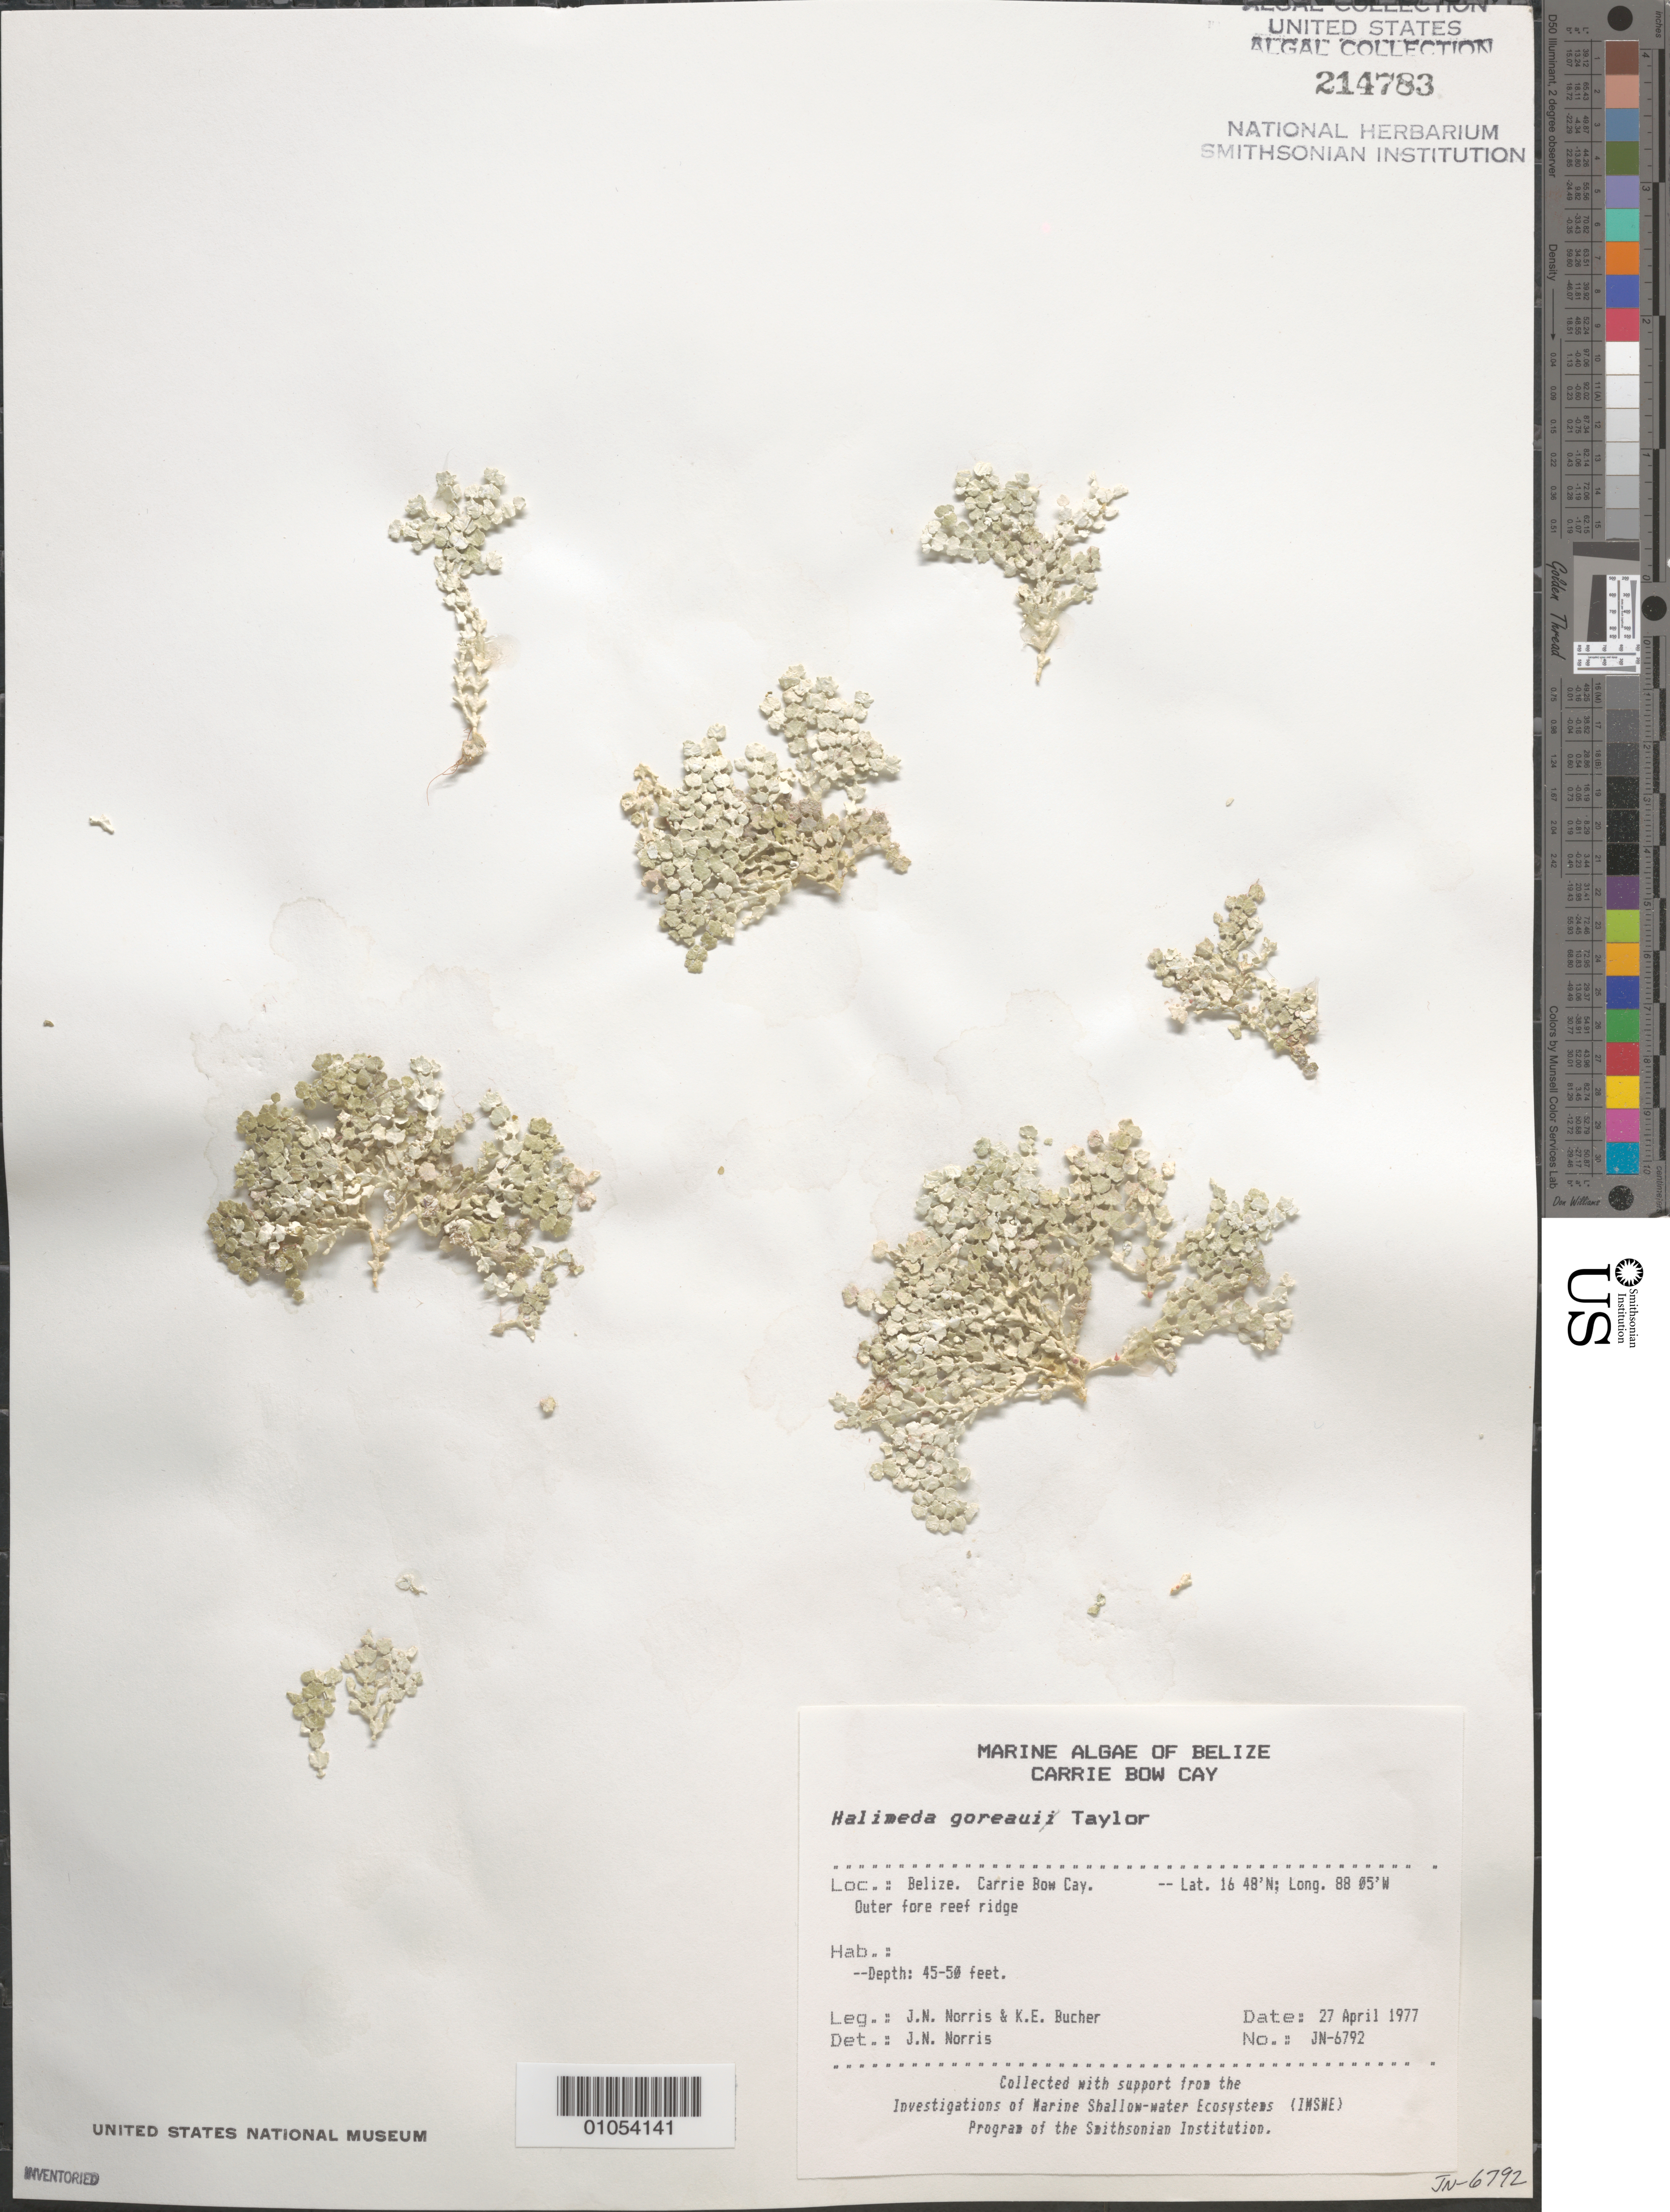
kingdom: Plantae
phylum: Chlorophyta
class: Ulvophyceae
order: Bryopsidales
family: Halimedaceae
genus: Halimeda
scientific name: Halimeda goreaui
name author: W.R. Taylor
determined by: Norris, James N.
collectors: J. N. Norris & K. E. Bucher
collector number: JN-6681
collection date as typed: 27 Apr 1977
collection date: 1977-04-27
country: Belize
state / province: Stann Creek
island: Carrie Bow Cay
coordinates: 16 48'N, 88 05'W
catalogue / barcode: US 214783